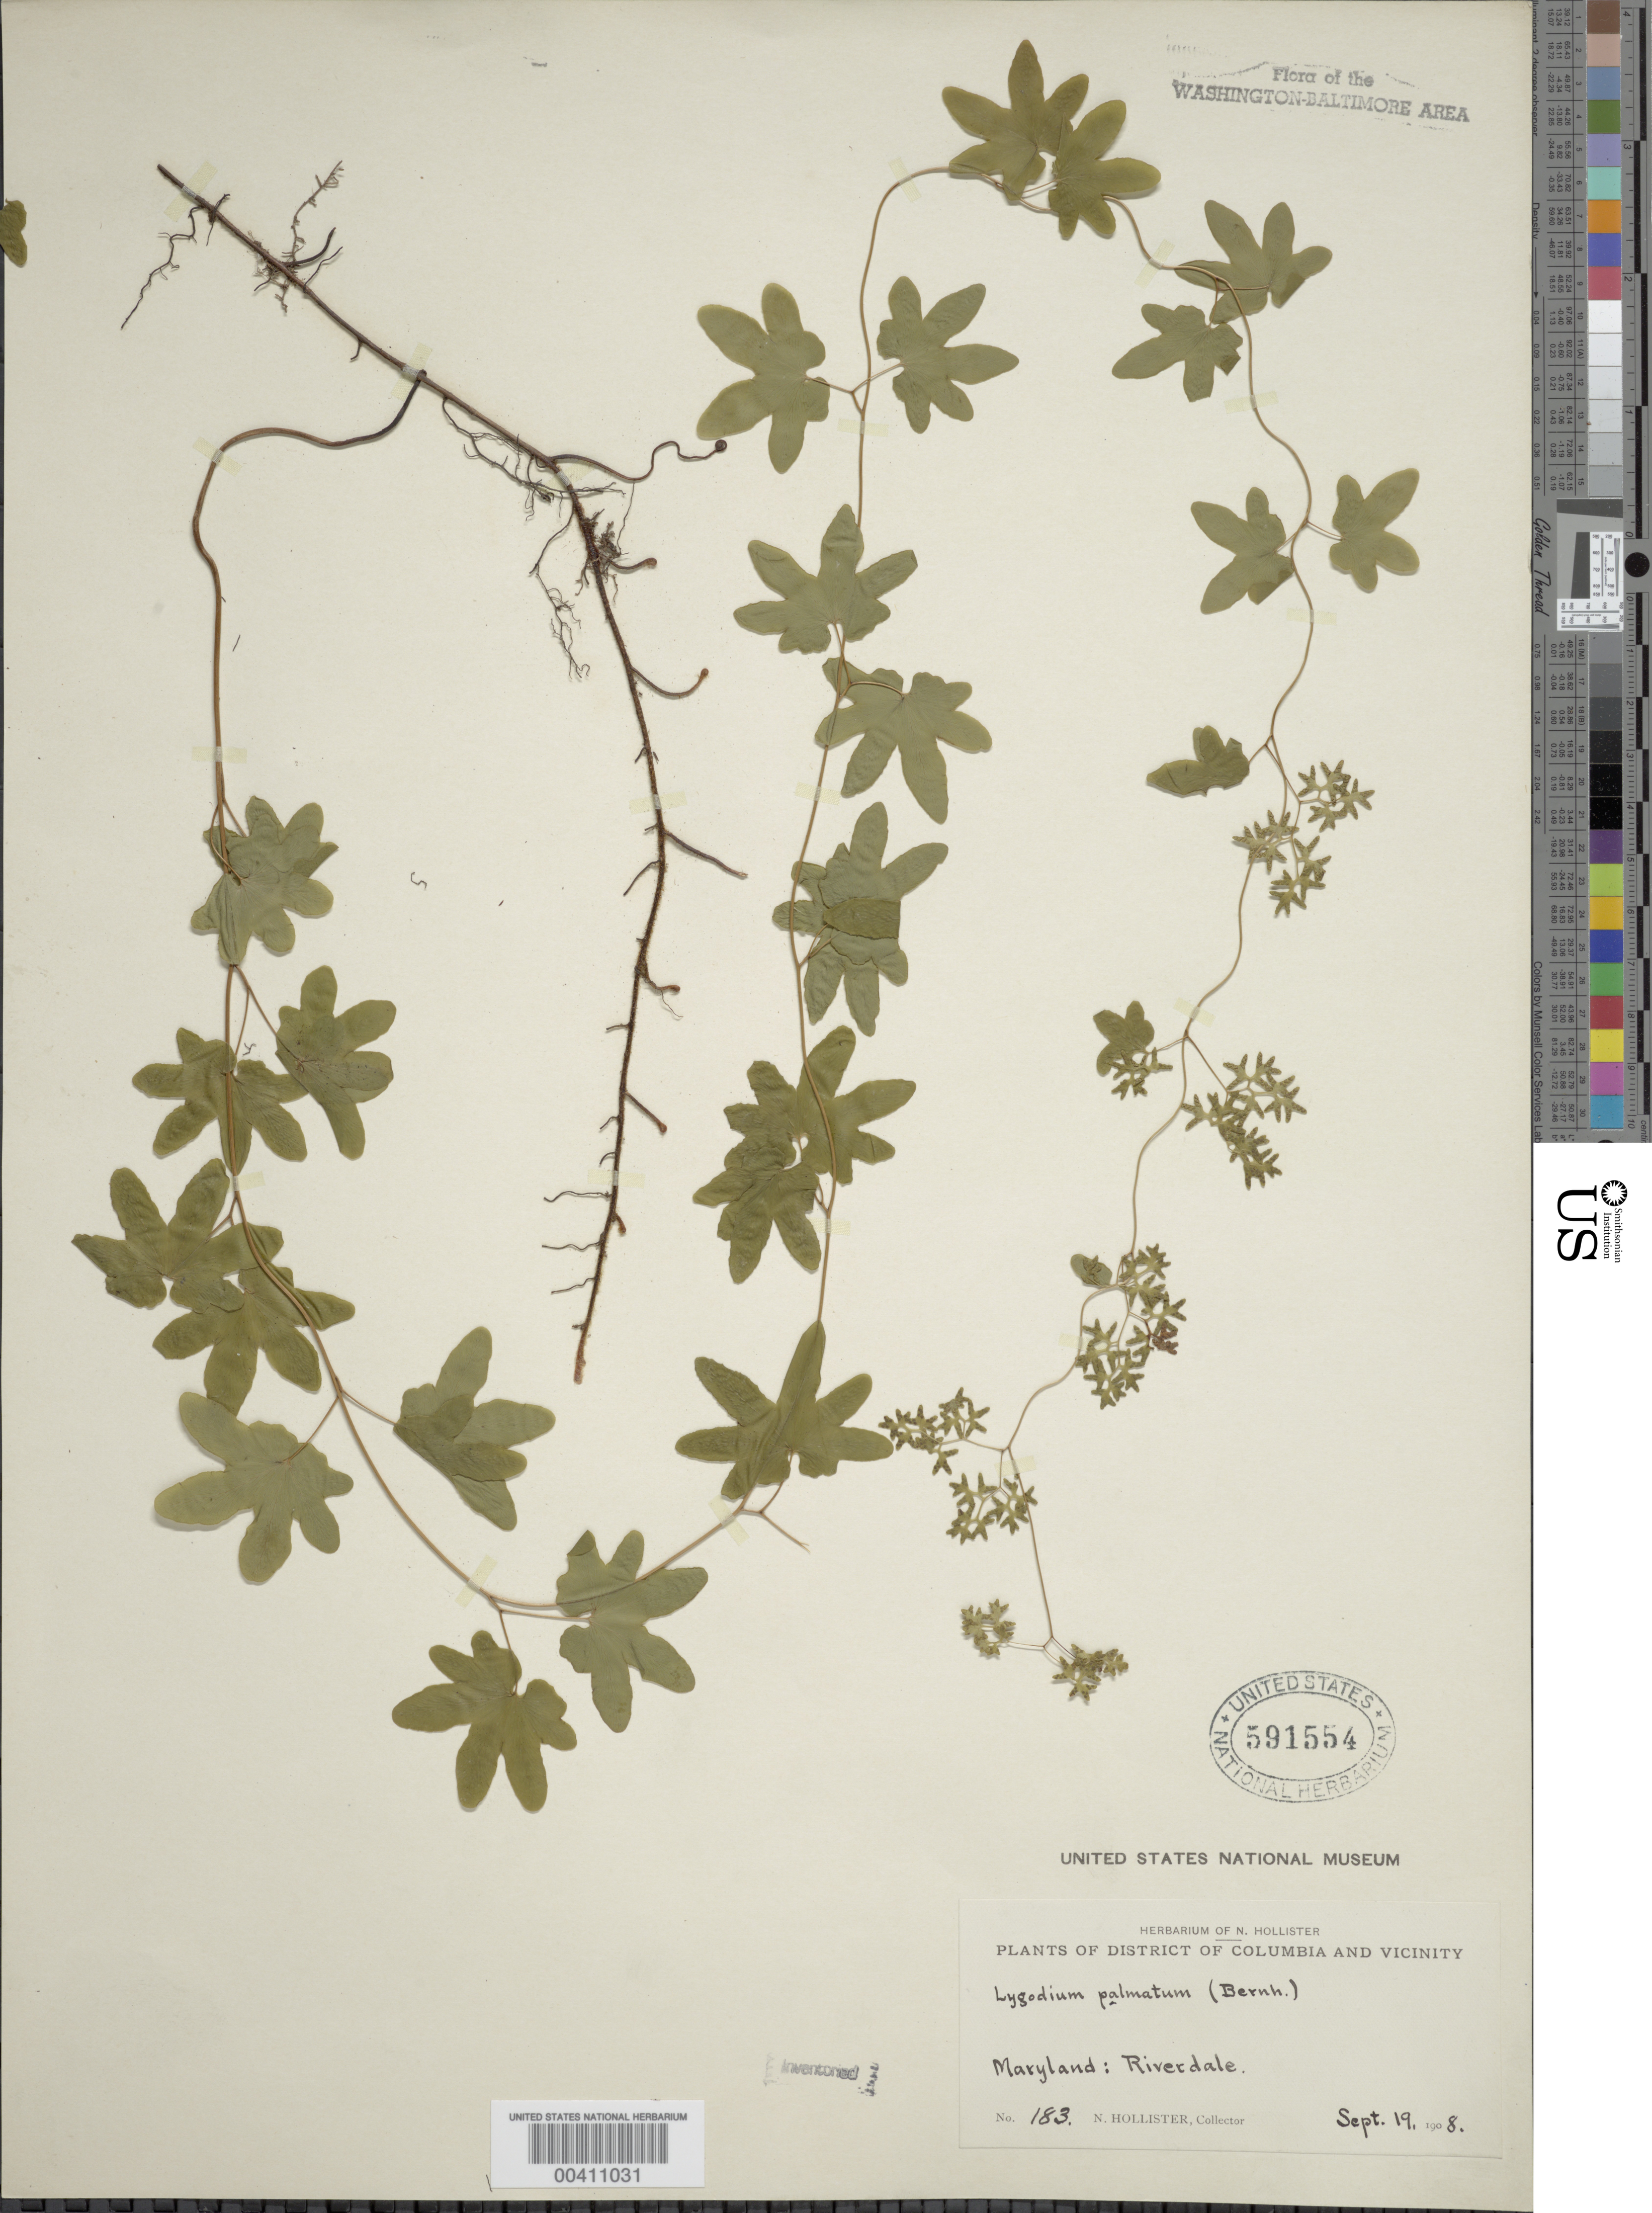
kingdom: Plantae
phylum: Tracheophyta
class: Polypodiopsida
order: Schizaeales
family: Lygodiaceae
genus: Lygodium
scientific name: Lygodium palmatum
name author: (Bernh.) Sw.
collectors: N. Hollister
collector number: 183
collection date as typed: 19 Sep 1908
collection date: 1908-09-19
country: United States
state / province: Maryland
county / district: Prince George's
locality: Riverdale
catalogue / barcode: US 591554